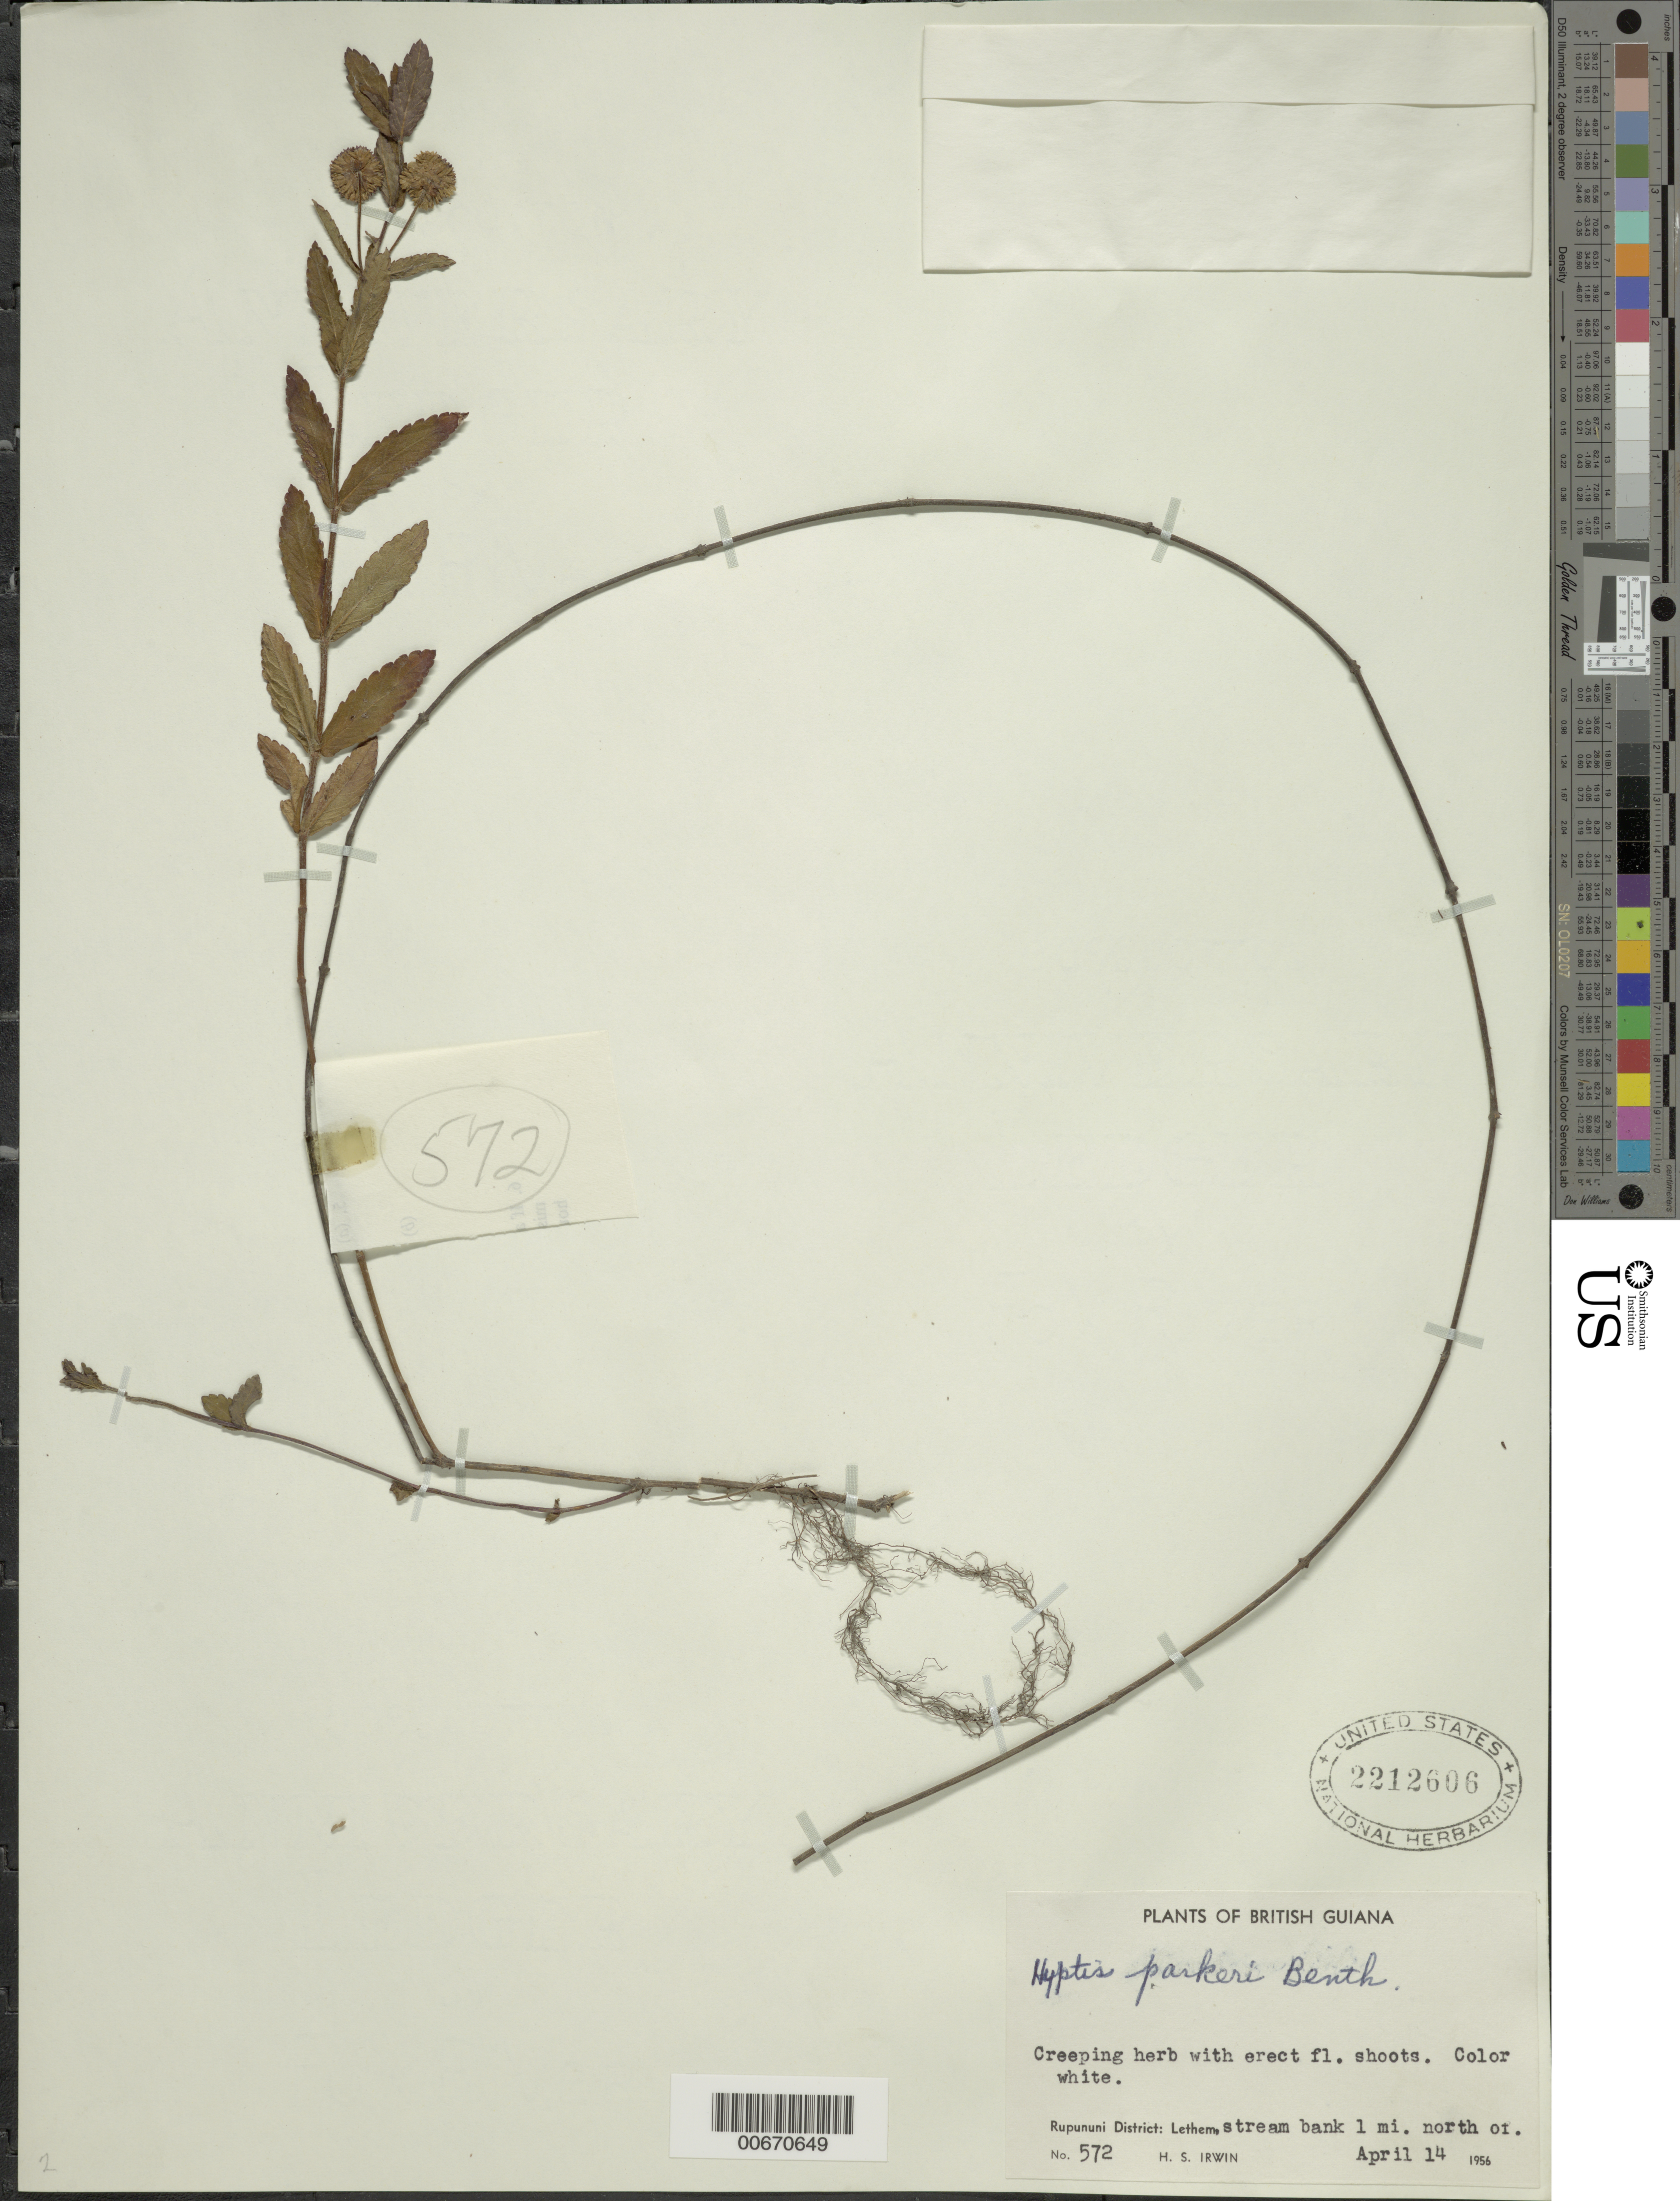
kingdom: Plantae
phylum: Tracheophyta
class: Magnoliopsida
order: Lamiales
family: Lamiaceae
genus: Hyptis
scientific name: Hyptis parkeri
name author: Benth.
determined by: Epling, C. C.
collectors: H. Irwin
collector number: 572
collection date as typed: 14-Apr-56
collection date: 1956-04-14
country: Guyana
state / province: U. Takutu-U. Essequibo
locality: Rupununi Dist., Lethem, 1 mi. N of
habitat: Stream bank 1 mile north of Lethem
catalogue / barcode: US 2212606